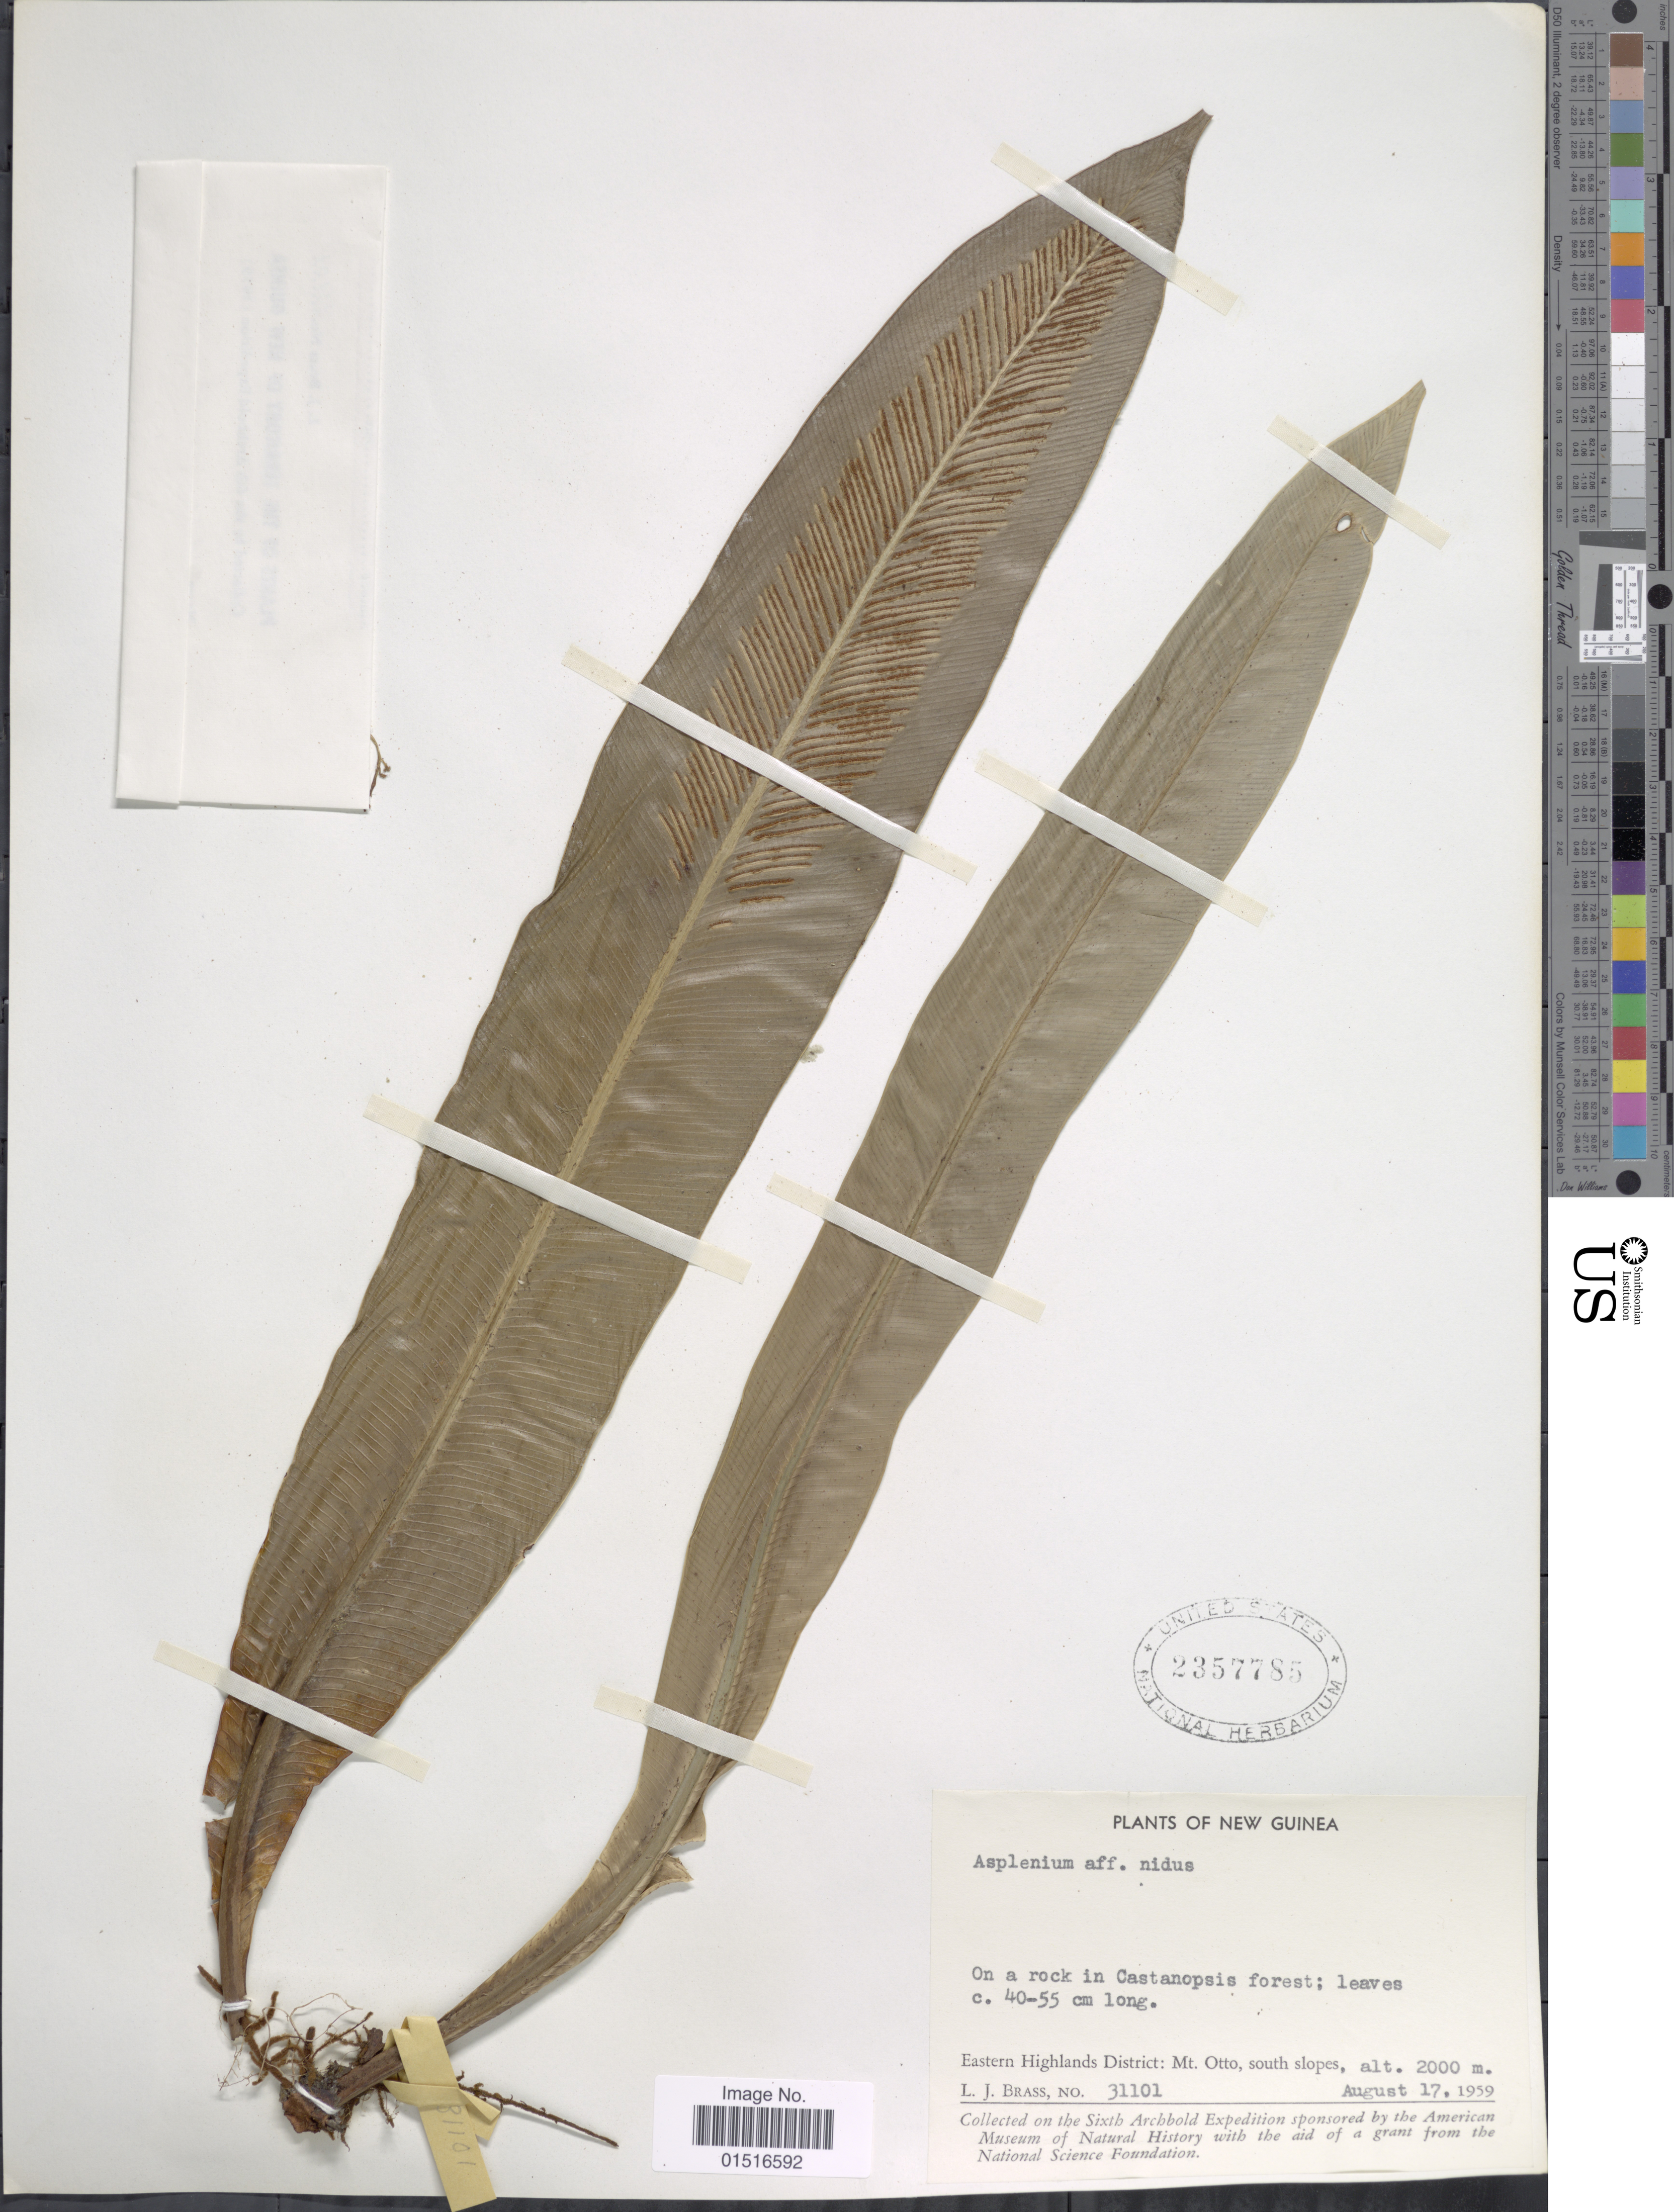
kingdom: Plantae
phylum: Tracheophyta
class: Polypodiopsida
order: Polypodiales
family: Aspleniaceae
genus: Asplenium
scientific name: Asplenium nidus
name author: L.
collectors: L. J. Brass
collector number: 31101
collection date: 1959-08-17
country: Papua New Guinea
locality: New Guinea, Eastern Highlands District: Mt. Otto, south slopes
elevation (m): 2000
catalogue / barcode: US 2357785